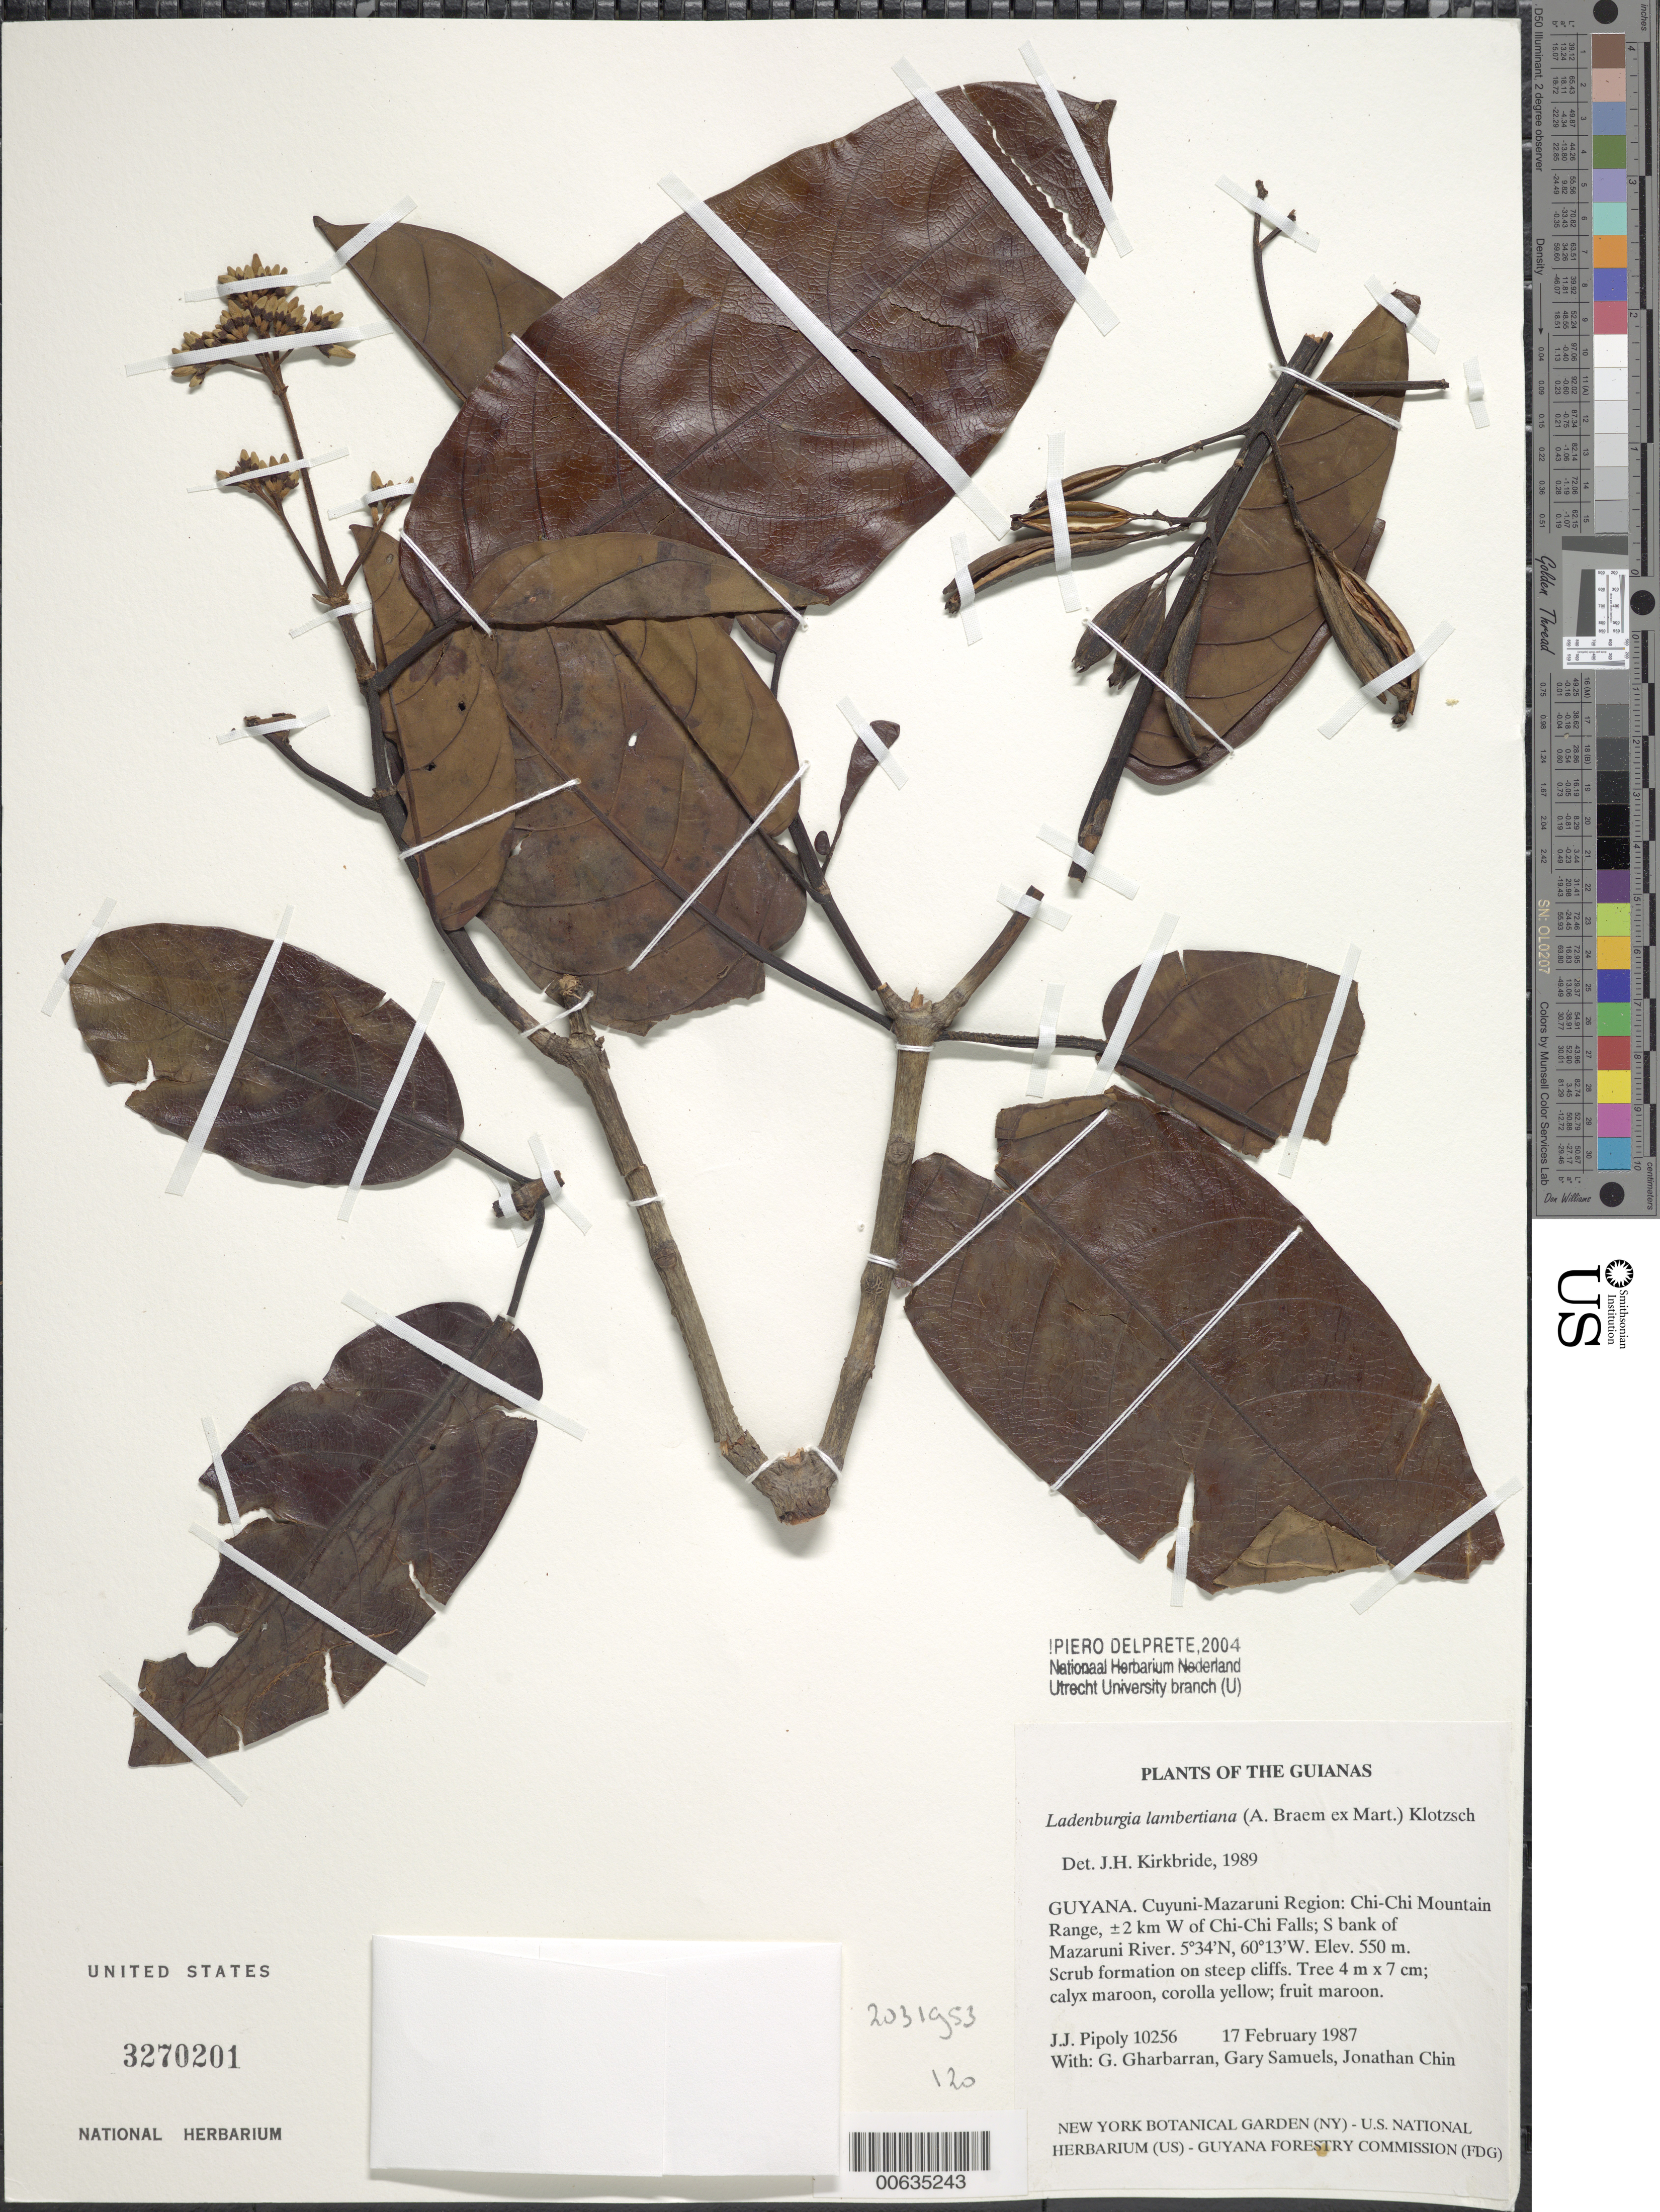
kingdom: Plantae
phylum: Tracheophyta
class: Magnoliopsida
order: Gentianales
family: Rubiaceae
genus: Ladenbergia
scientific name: Ladenbergia lambertiana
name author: (A. Braun ex Mart.) Klotzsch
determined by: Kirkbride, J. H.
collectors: J. J. Pipoly, G. Gharbarran, G. Samuels & J. Chin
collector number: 10256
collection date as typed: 17 February 1987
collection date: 1987-02-17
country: Guyana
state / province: Cuyuni-Mazaruni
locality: Chi-Chi Mountain Range, ±2 km W of Chi-Chi Falls; S bank of Mazaruni River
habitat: Scrub formation on steep cliffs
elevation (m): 550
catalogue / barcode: US 3270201